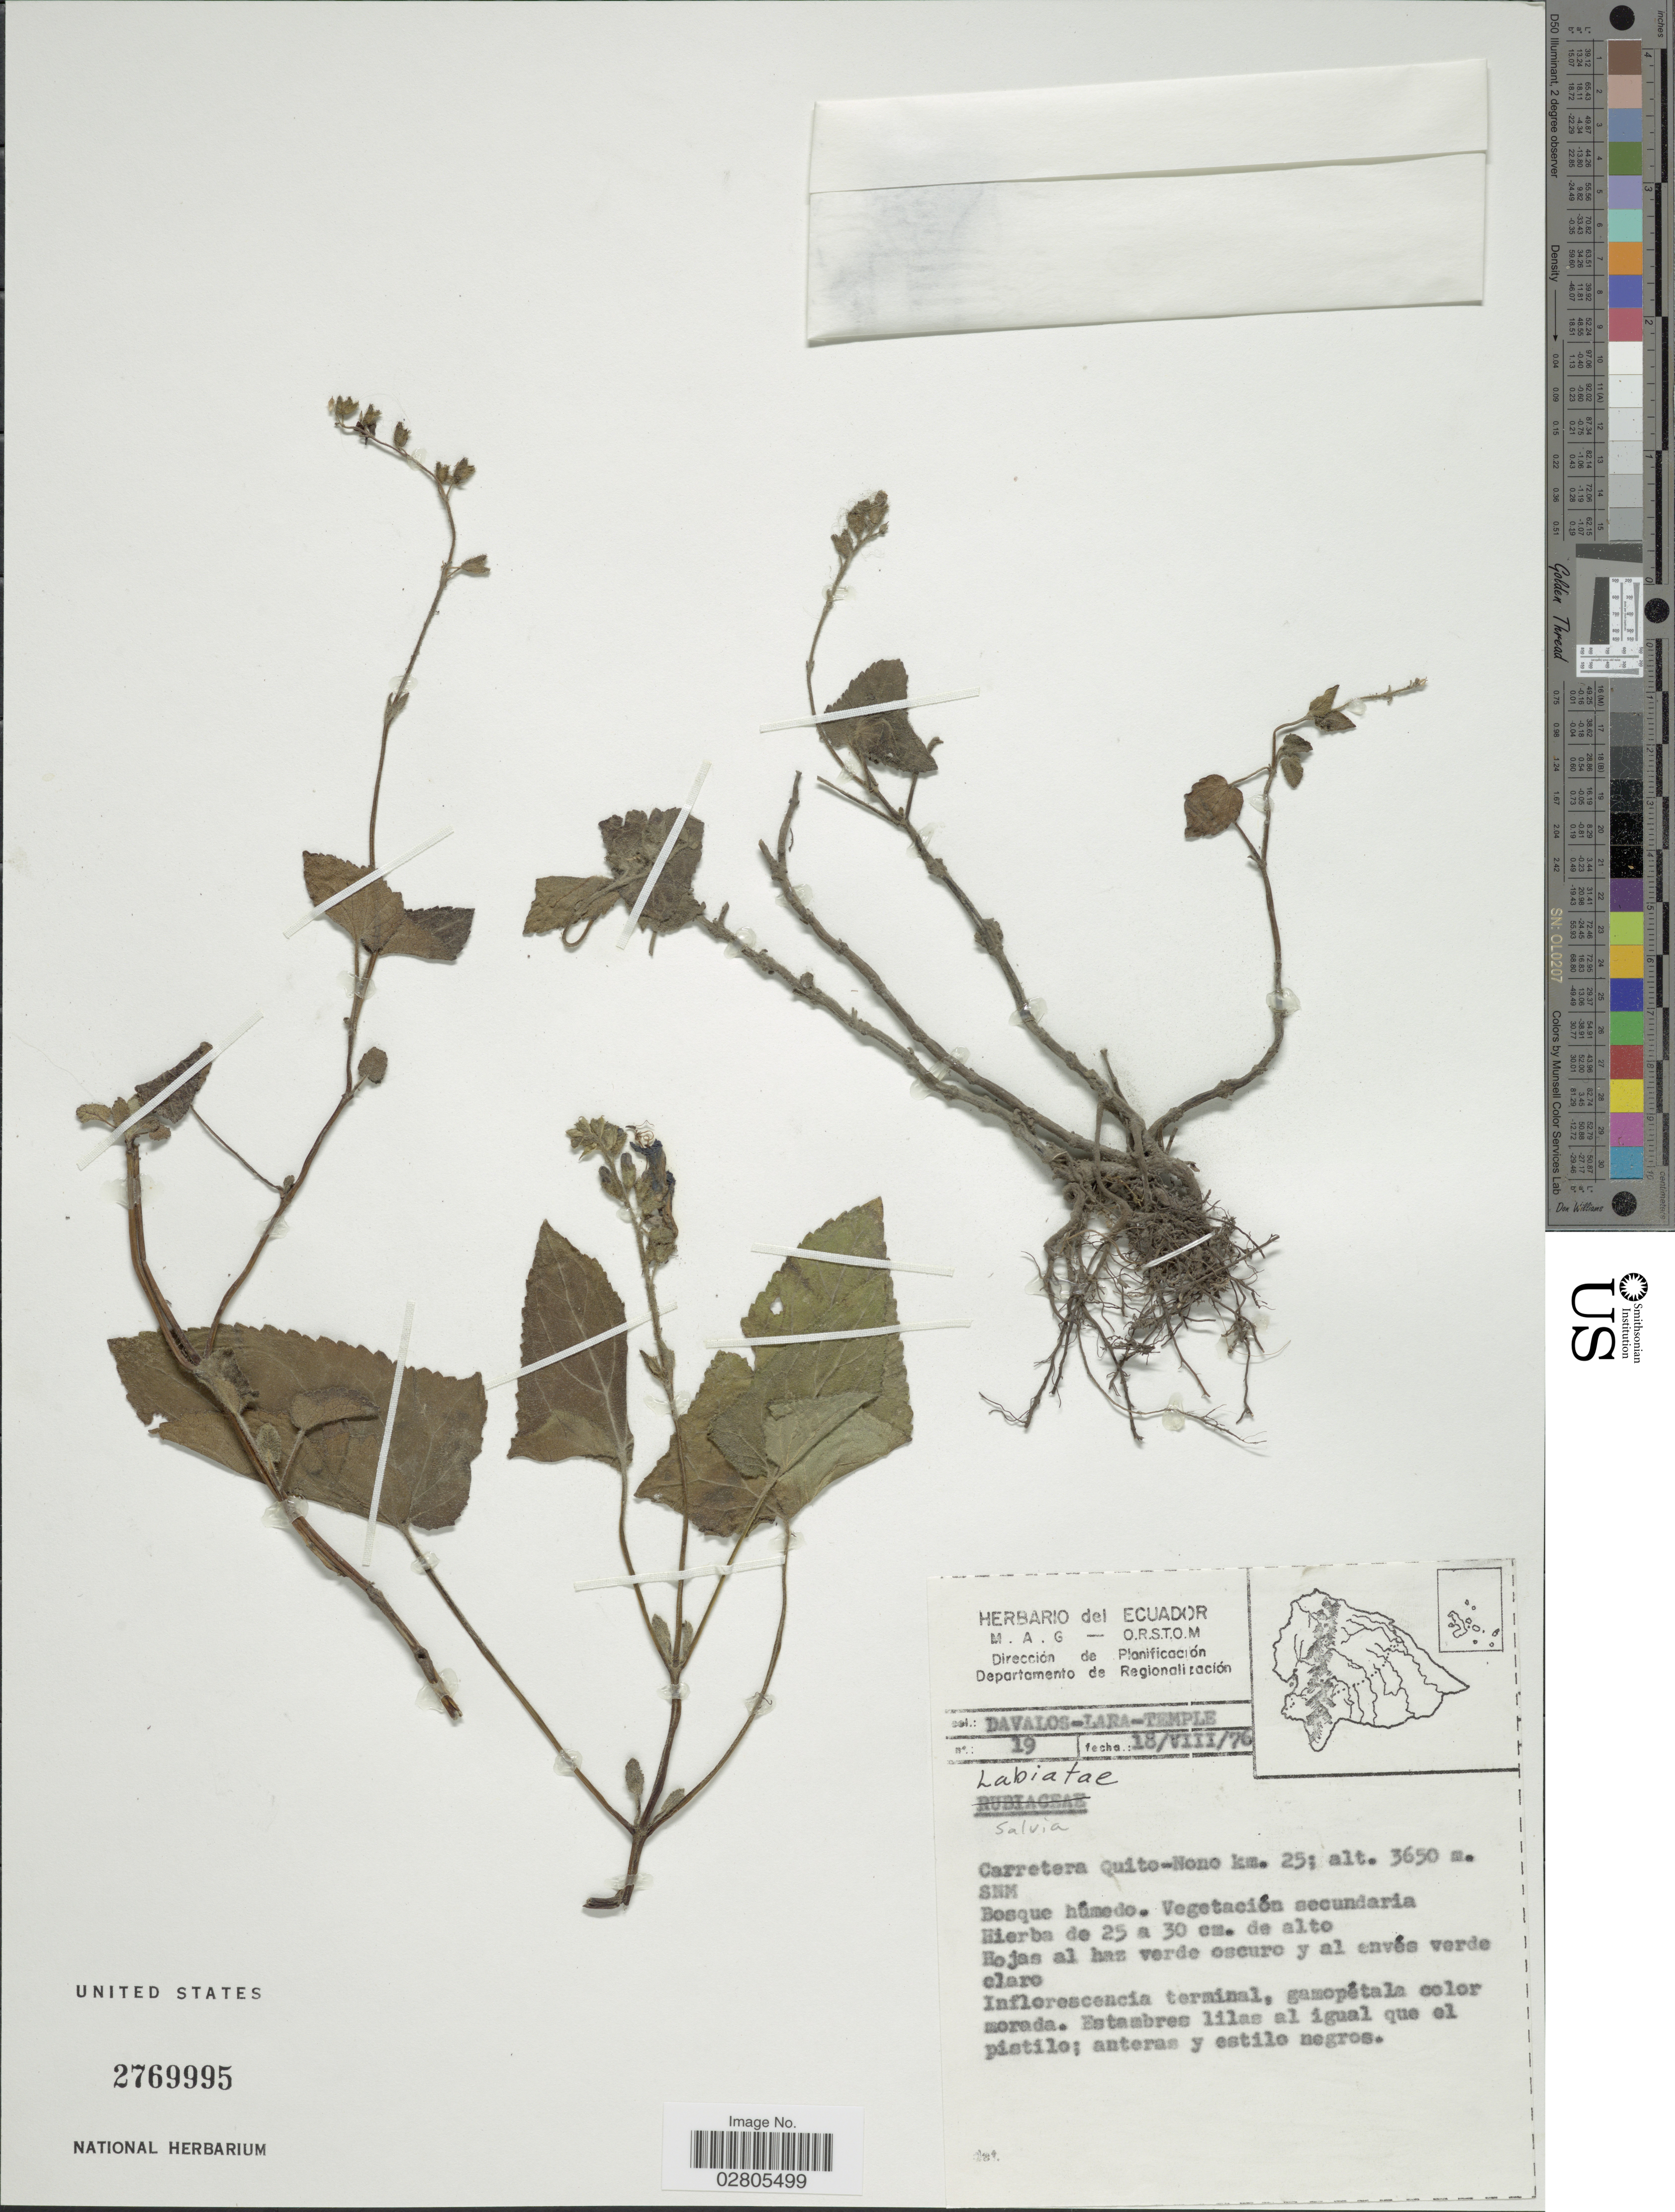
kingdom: Plantae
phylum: Tracheophyta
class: Magnoliopsida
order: Lamiales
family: Lamiaceae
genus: Salvia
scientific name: Salvia sp.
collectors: Davalos, Lara & Temple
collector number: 19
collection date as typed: Transcribed d/m/y: 18/8/76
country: Ecuador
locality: Carretera Quito-Nono km. 25.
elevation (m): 3650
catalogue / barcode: US 2769995